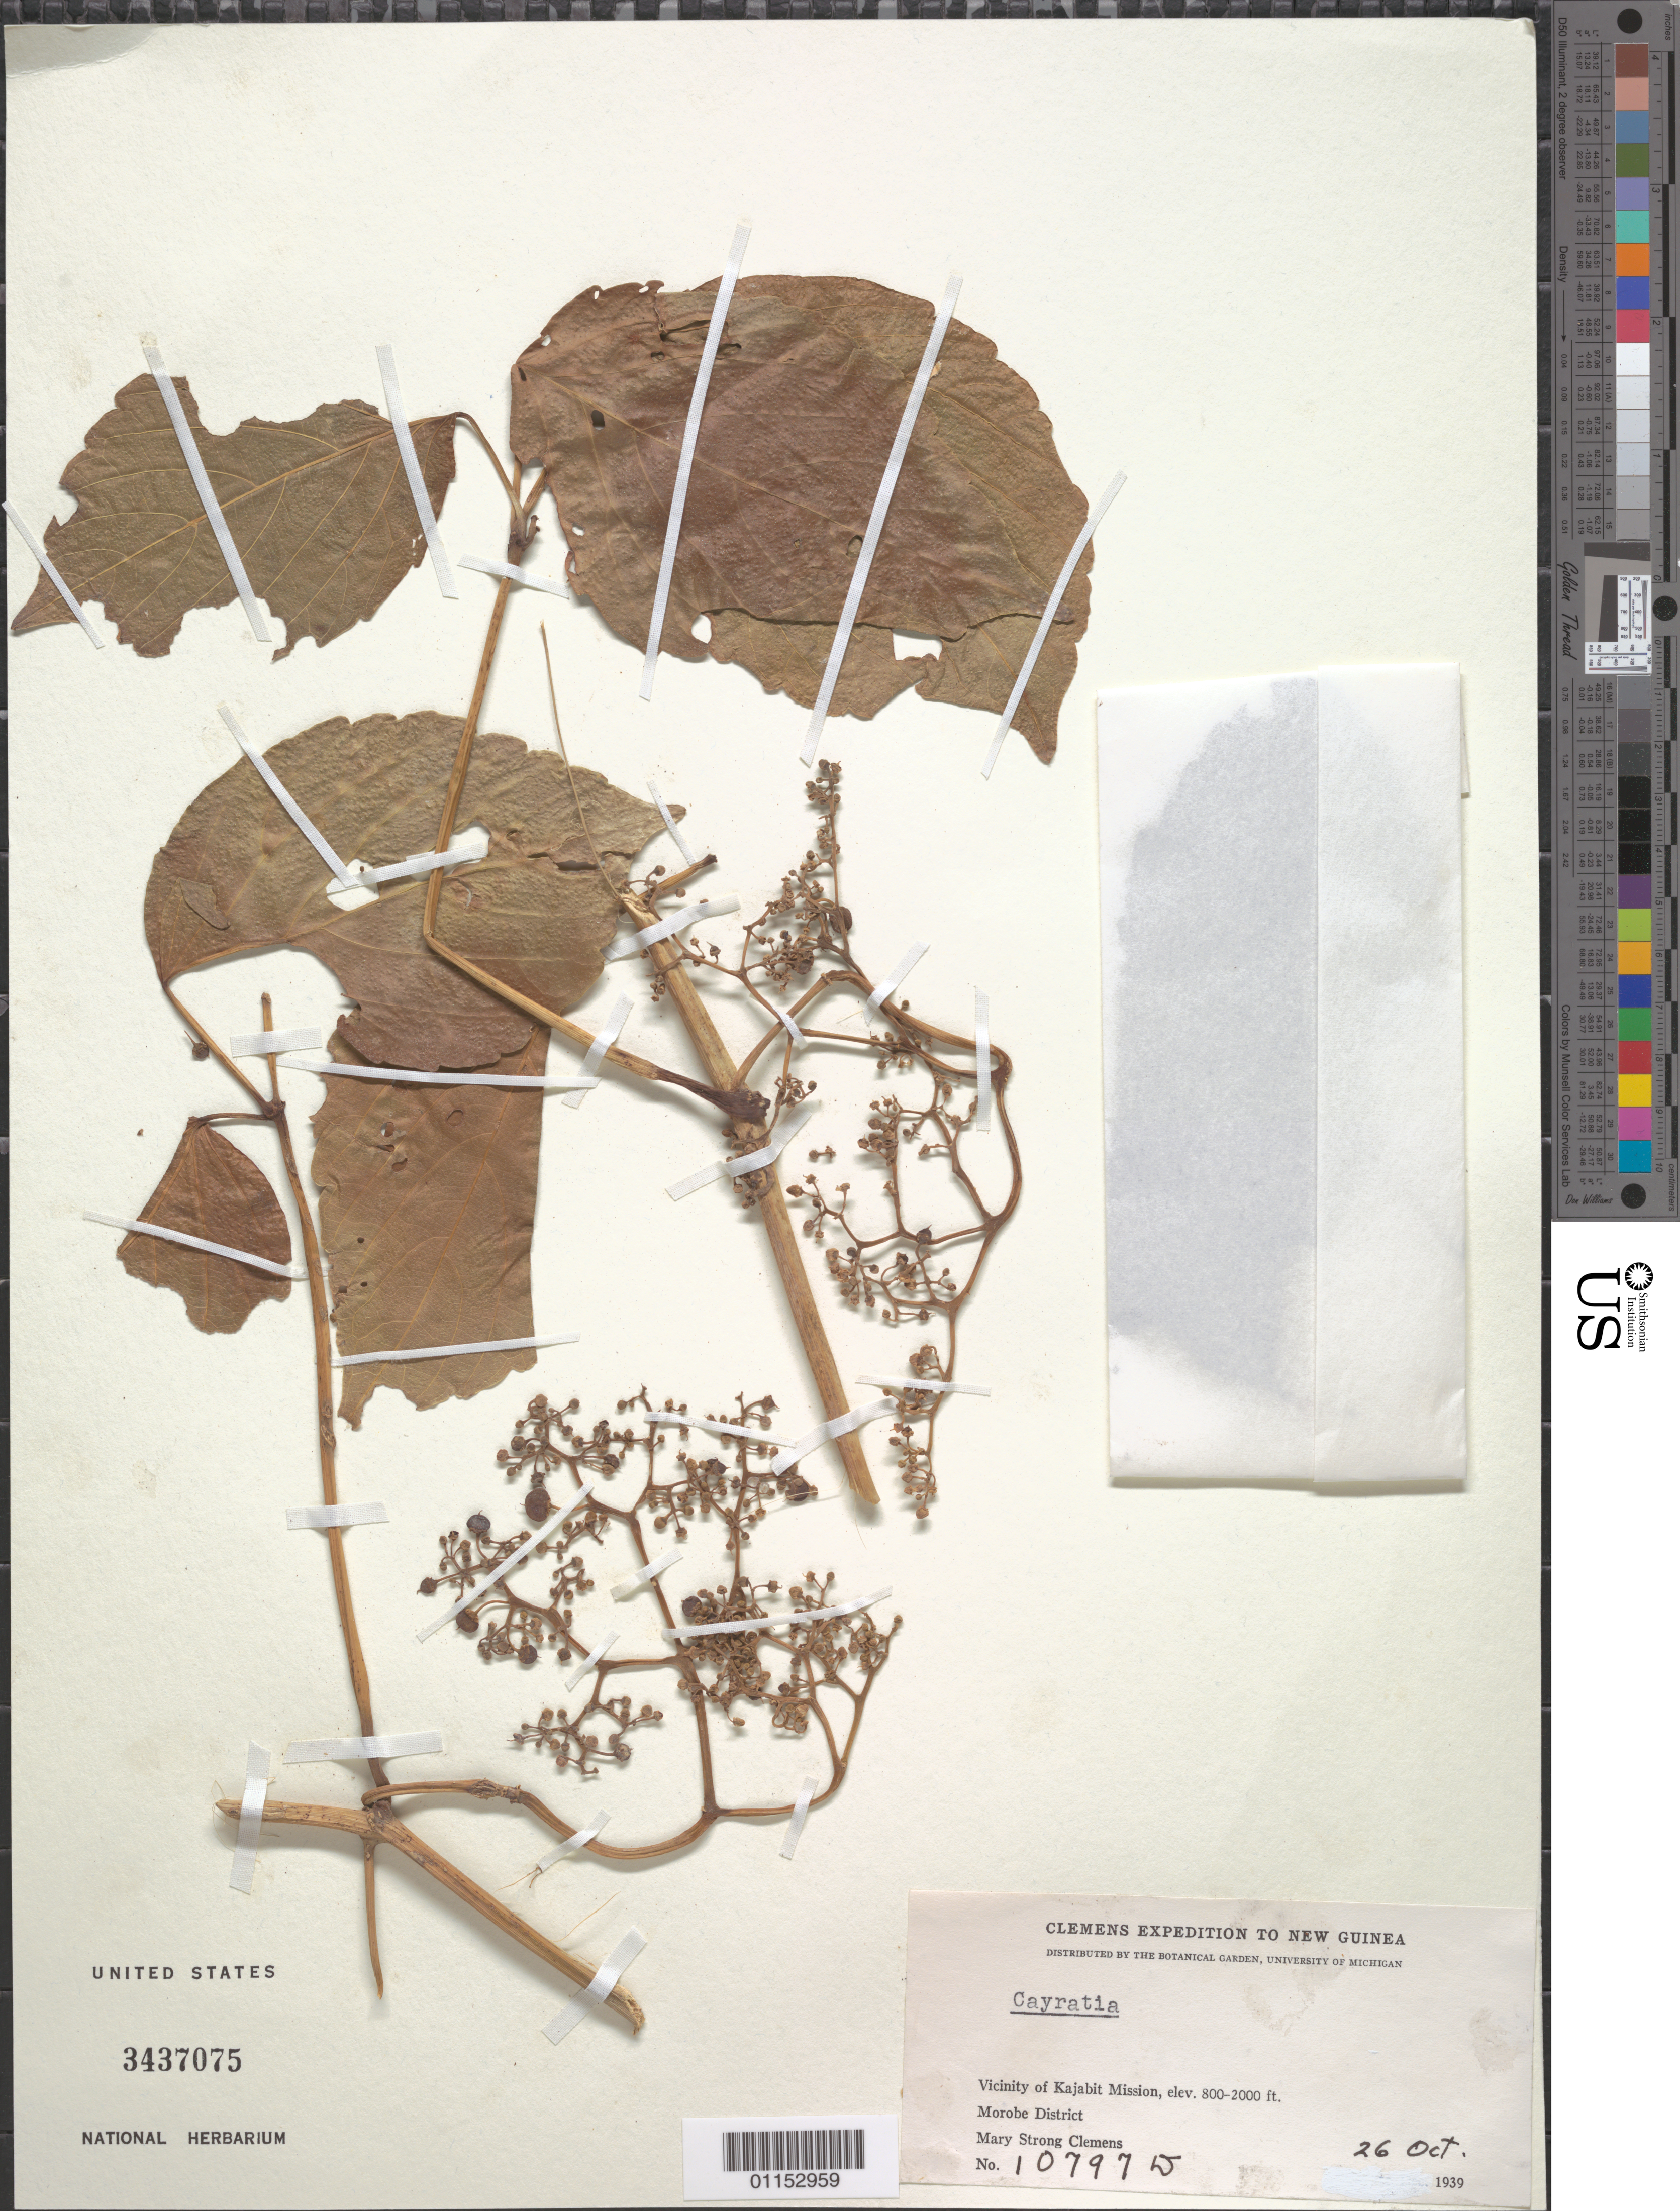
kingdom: Plantae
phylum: Tracheophyta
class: Magnoliopsida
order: Vitales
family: Vitaceae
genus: Cayratia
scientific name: Cayratia sp.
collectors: M. S. Clemens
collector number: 10797 D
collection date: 1939-10-26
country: Papua New Guinea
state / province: Morobe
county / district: Morobe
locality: Vicinity of Kajabit Mission.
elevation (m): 244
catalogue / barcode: US 3437075